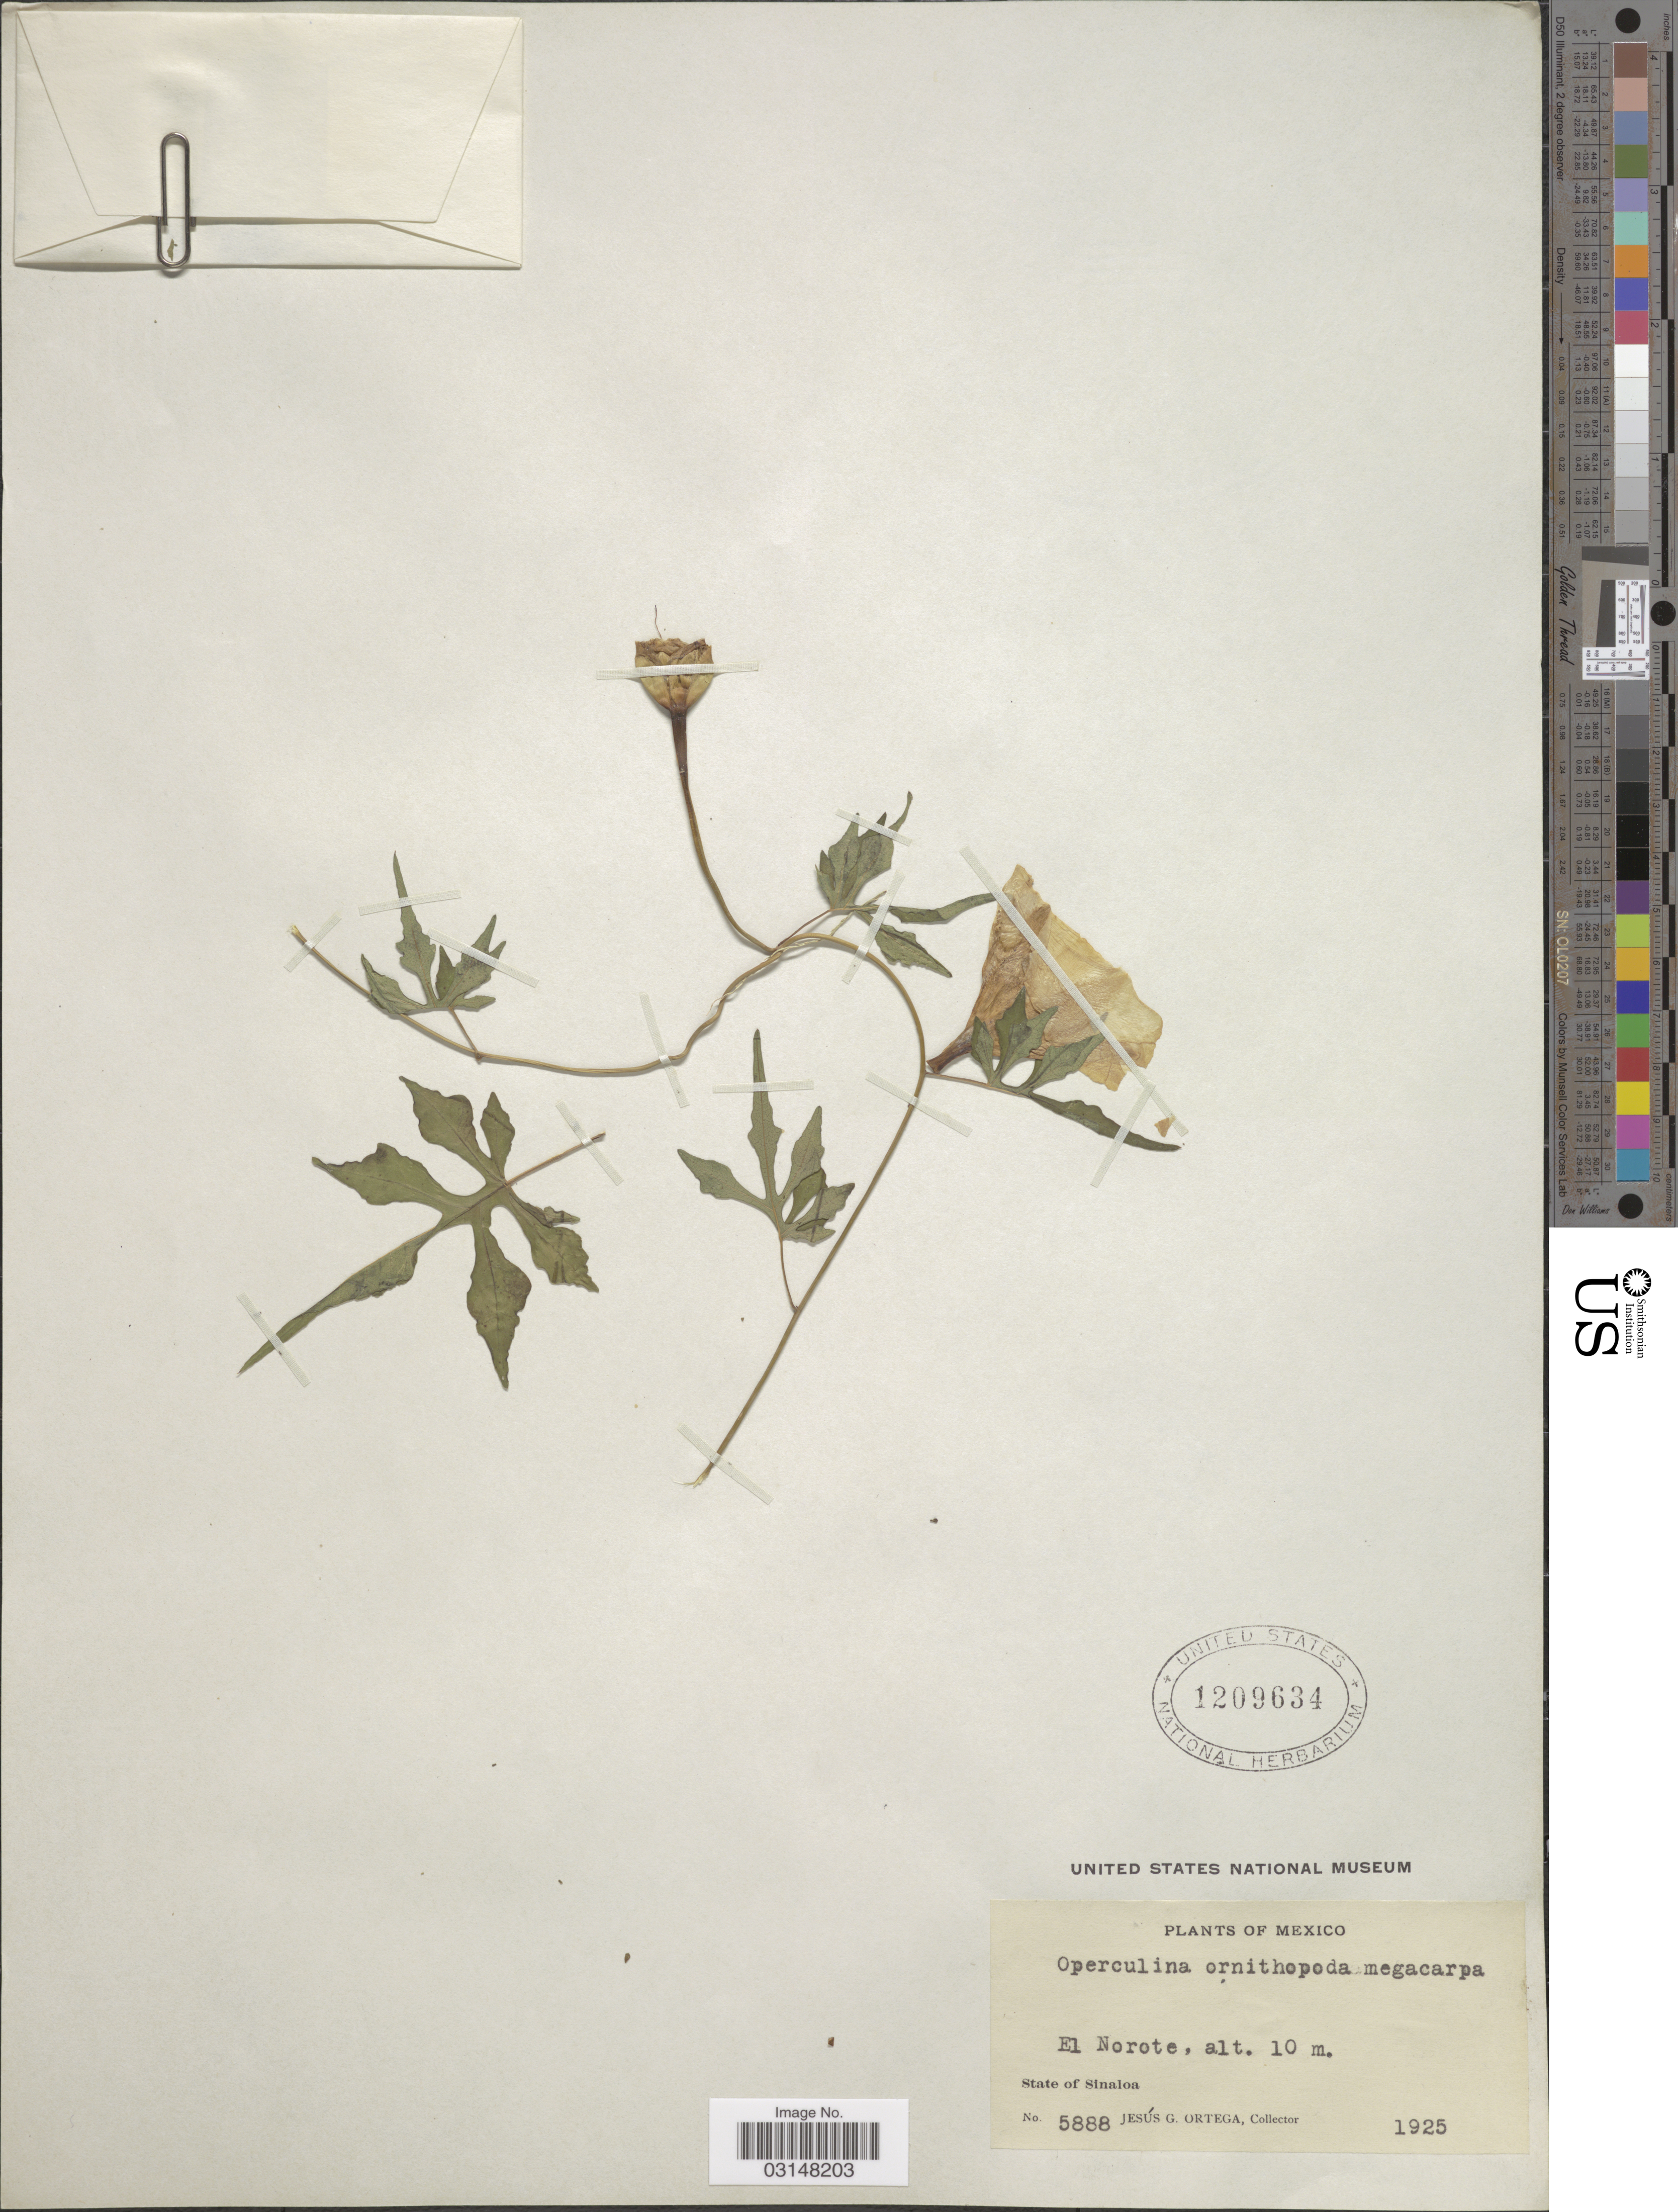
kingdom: Plantae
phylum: Tracheophyta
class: Magnoliopsida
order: Solanales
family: Convolvulaceae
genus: Operculina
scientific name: Operculina ornithopoda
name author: (B.L. Rob.) House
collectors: J. Ortega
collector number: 5888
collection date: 1925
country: Mexico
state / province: Sinaloa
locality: El Norote.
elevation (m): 10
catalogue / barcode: US 1209634